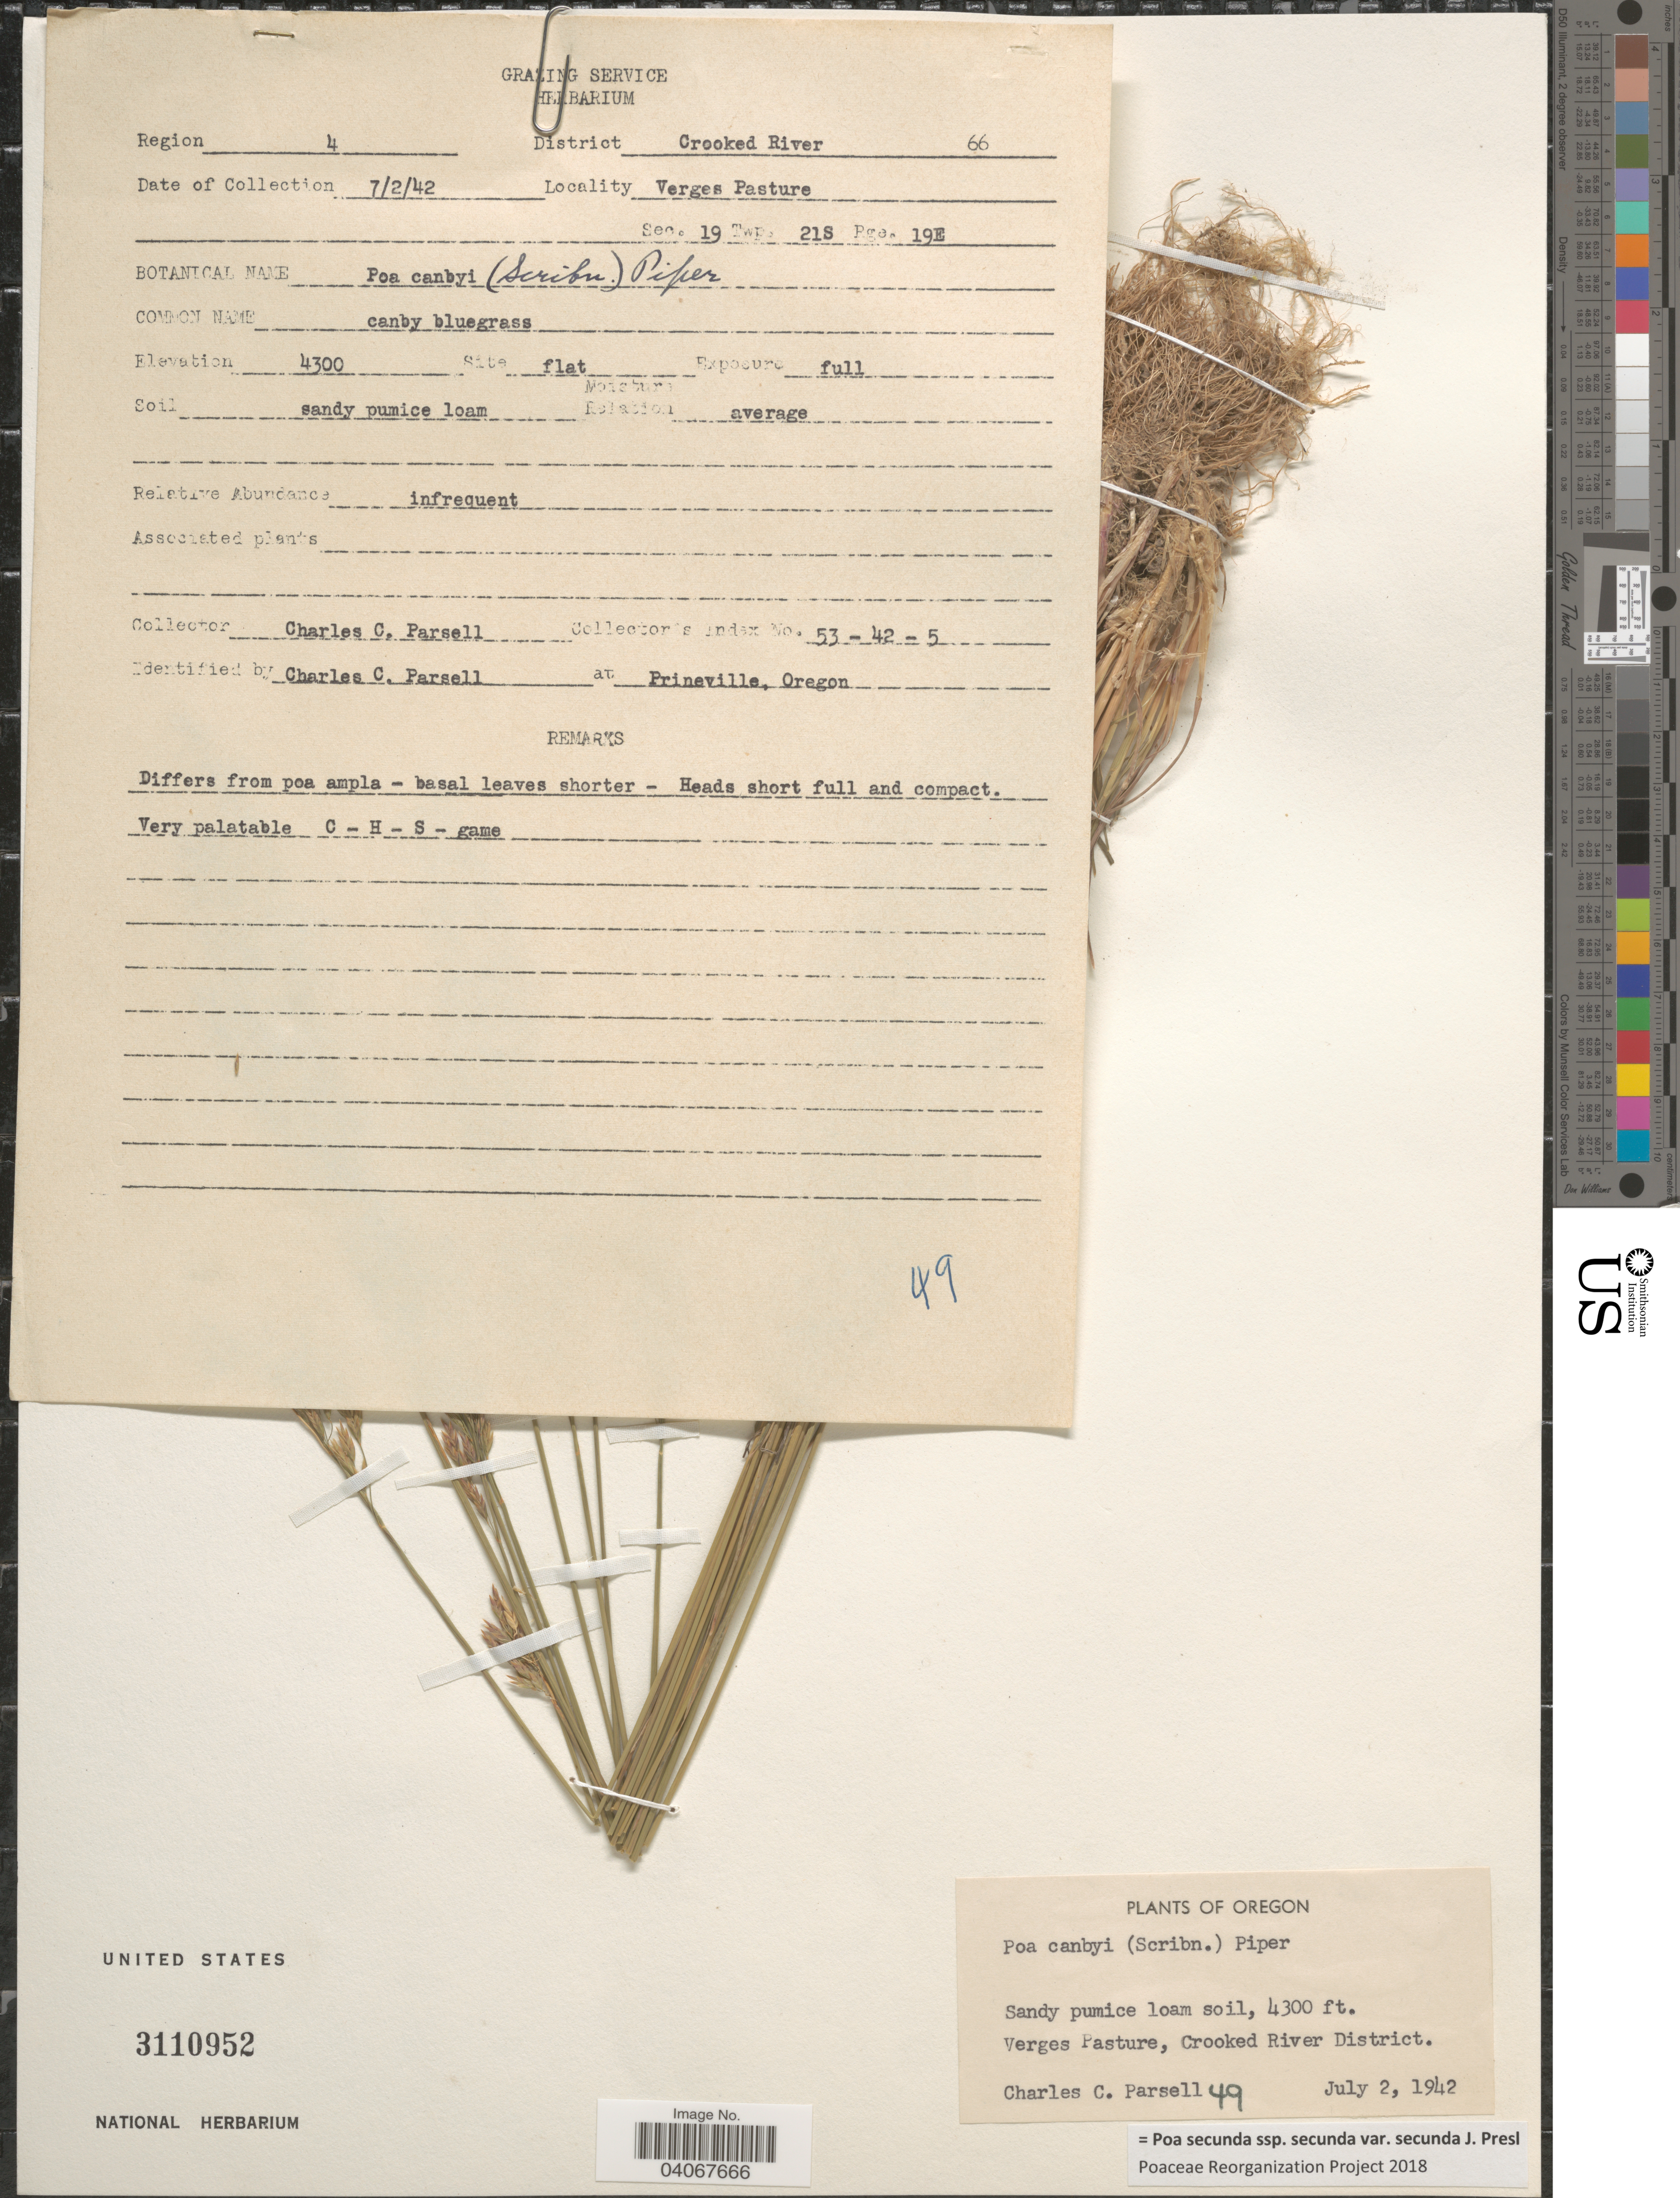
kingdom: Plantae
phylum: Tracheophyta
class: Liliopsida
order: Poales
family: Poaceae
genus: Poa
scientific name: Poa secunda subsp. secunda var. secunda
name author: J. Presl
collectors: C. Parsell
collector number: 49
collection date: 1942-07-02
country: United States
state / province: Oregon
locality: Verges Pasture, Crooked River District.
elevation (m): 1311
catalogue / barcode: US 3110952